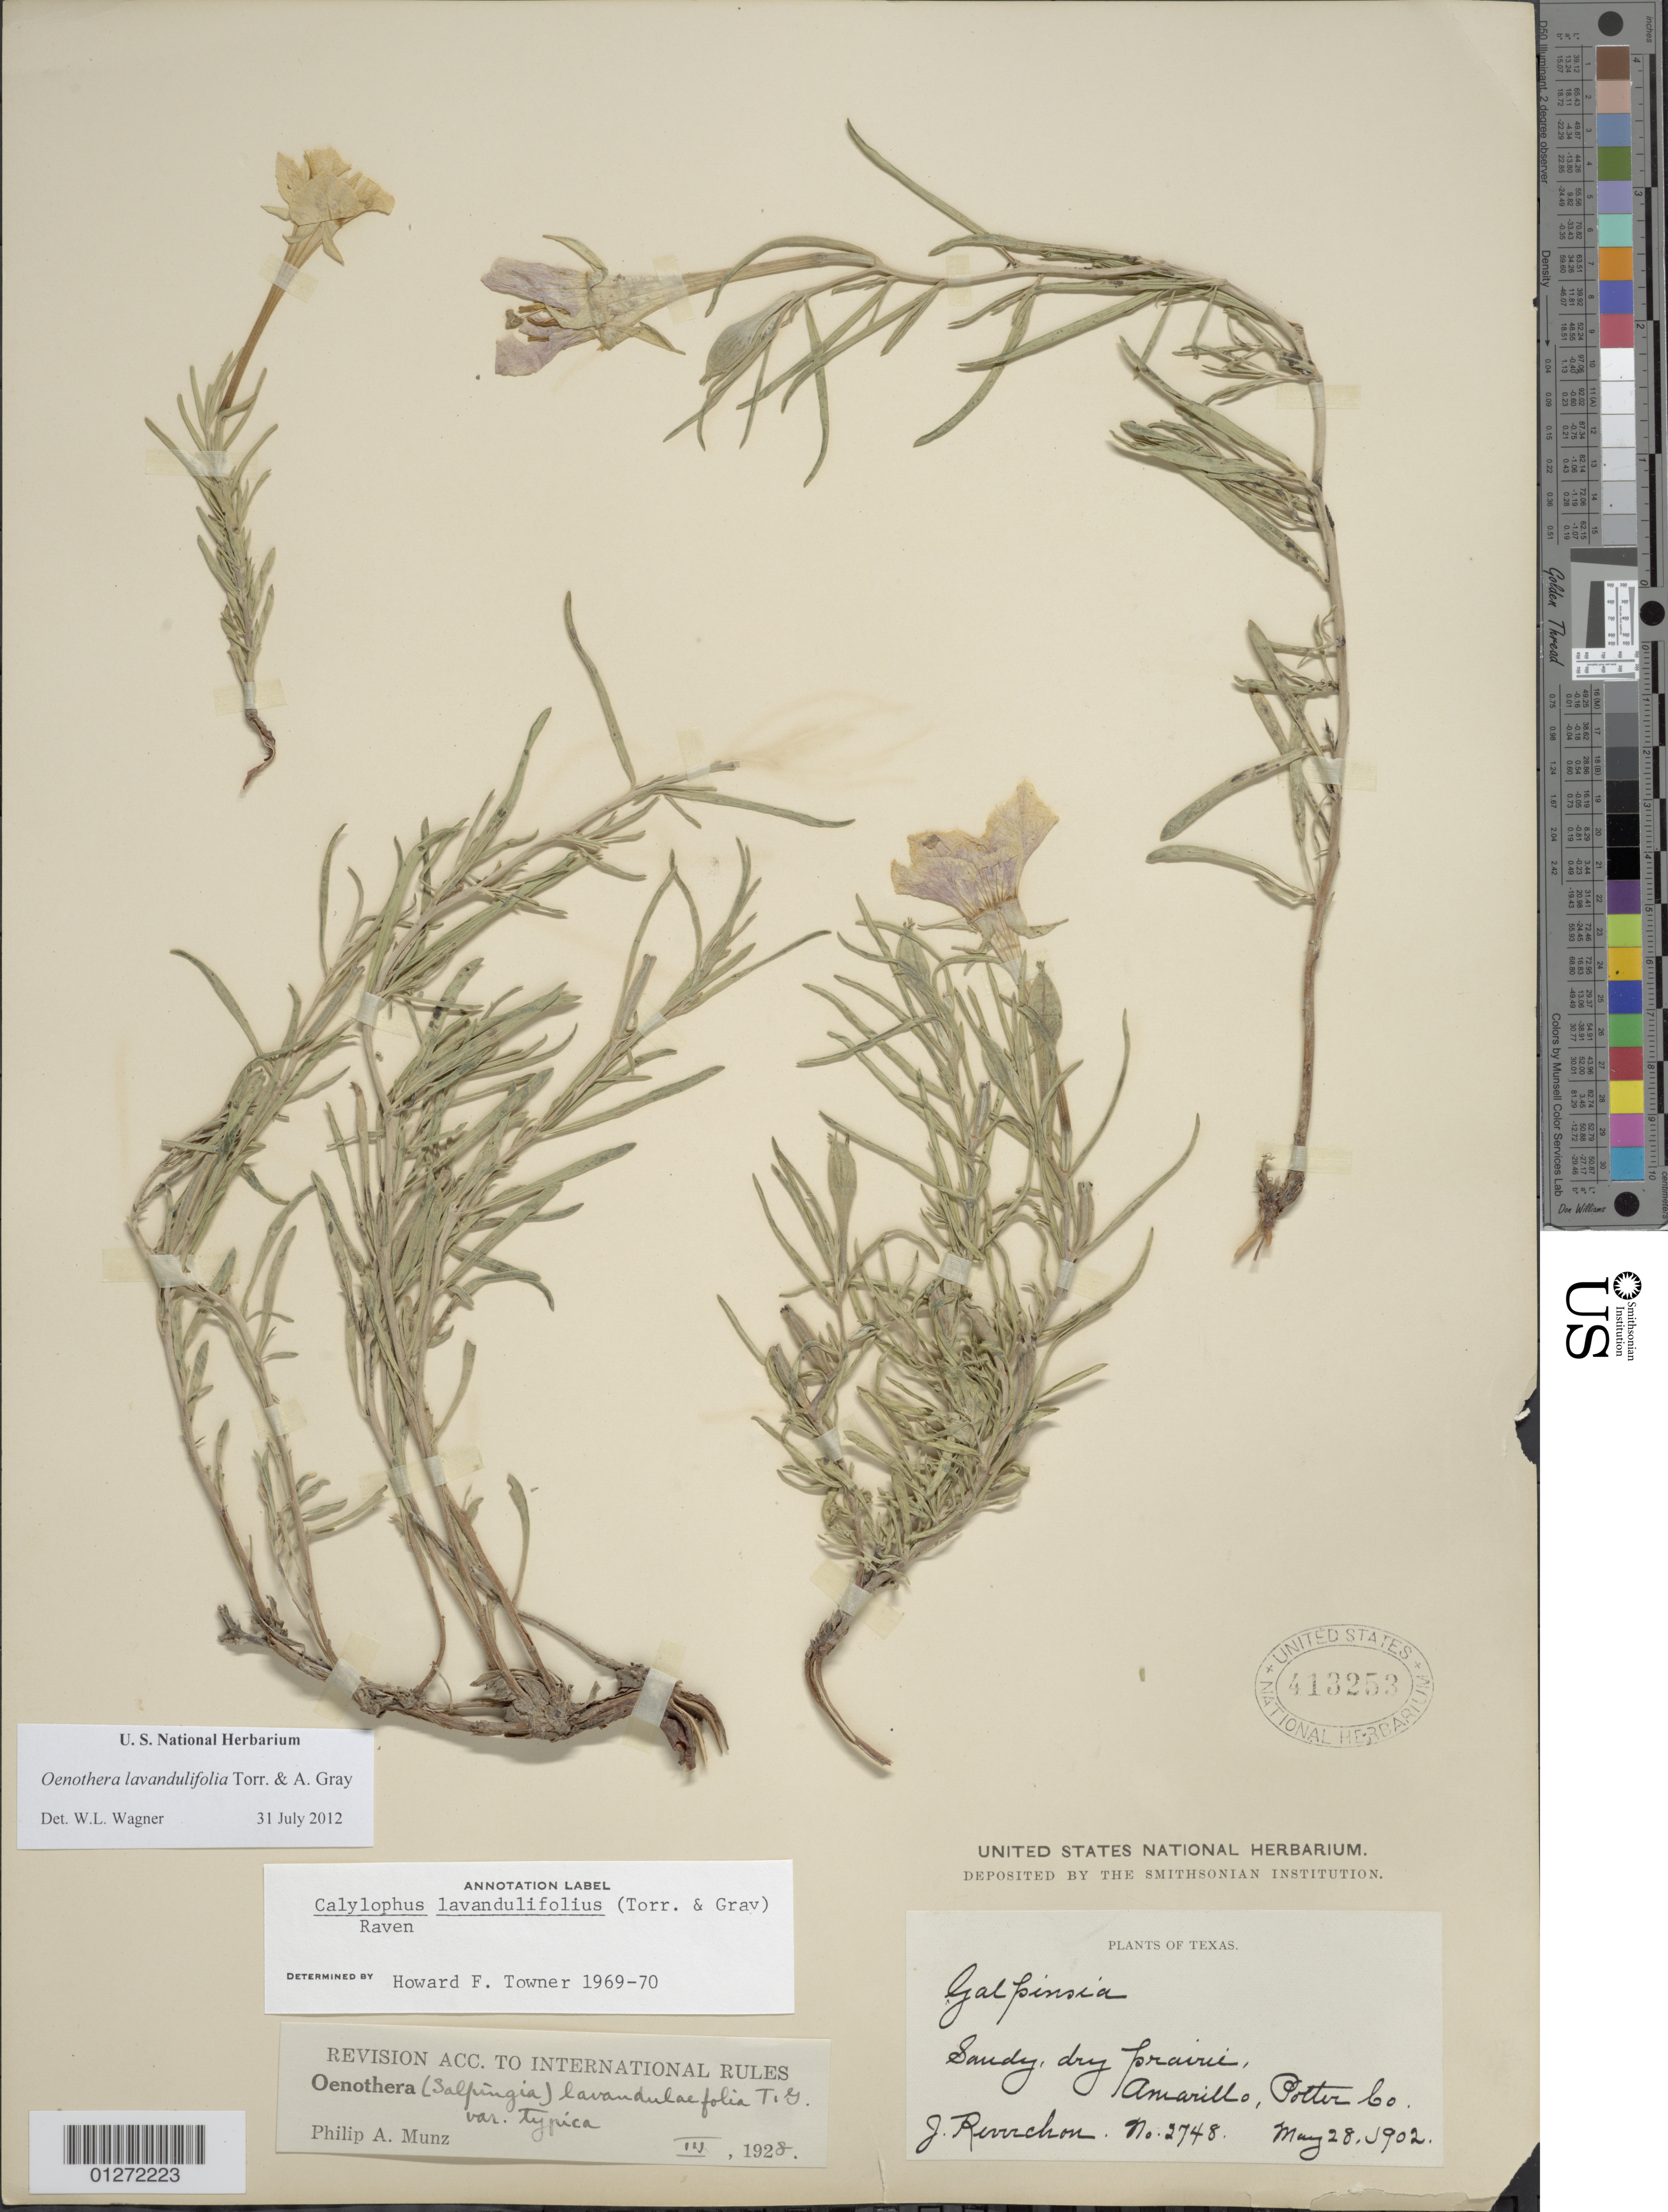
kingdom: Plantae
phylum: Tracheophyta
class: Magnoliopsida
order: Myrtales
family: Onagraceae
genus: Oenothera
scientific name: Oenothera lavandulifolia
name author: Torr. & A. Gray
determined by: Wagner, W. L., (BOT), Smithsonian Institution - National Museum of Natural History (UNITED STATES)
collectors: J. Reverchon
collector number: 2748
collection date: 1902-05-28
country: United States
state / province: Texas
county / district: Potter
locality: Amarillo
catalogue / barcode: US 413253